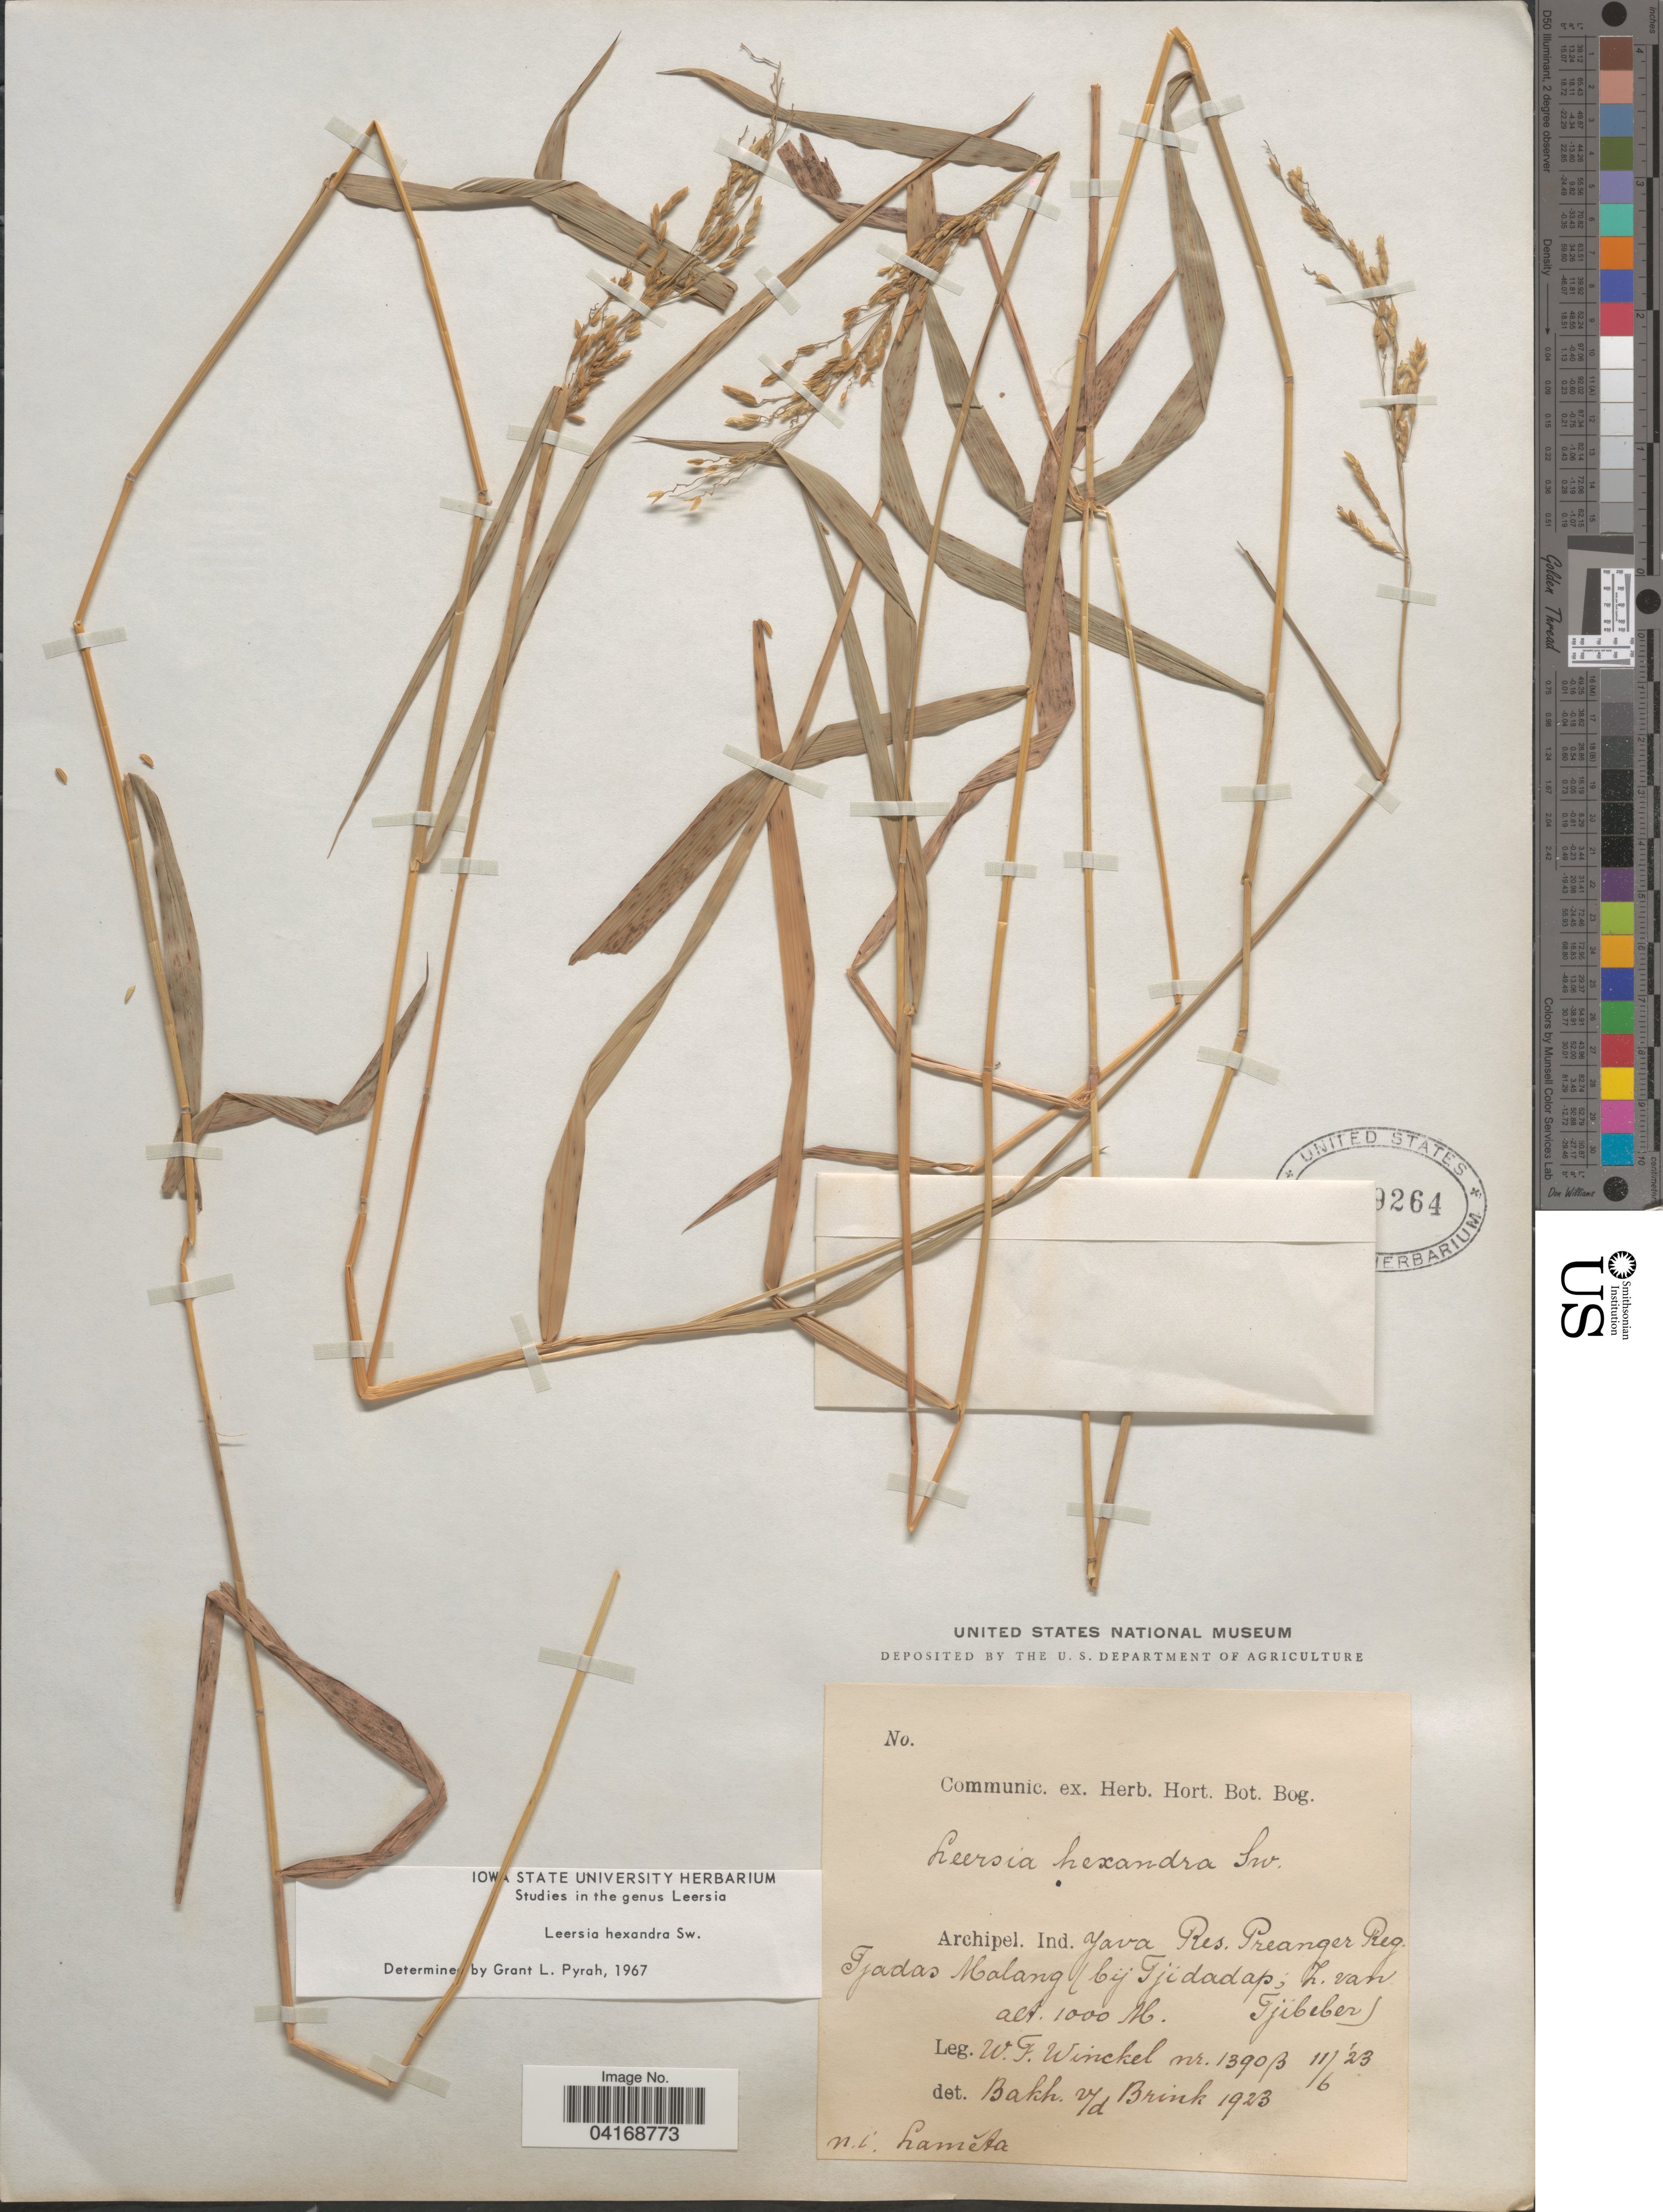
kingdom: Plantae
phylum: Tracheophyta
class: Liliopsida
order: Poales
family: Poaceae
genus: Leersia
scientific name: Leersia hexandra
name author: Sw.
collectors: W. Winckel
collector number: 1390B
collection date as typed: Transcribed d/m/y: 11/6/23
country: Indonesia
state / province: Java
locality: Archipel. Ind. Java Res. Preanger Reg. Tjadas Malang (bij Tjidadap; Z. van Tjibeber).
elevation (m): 1000